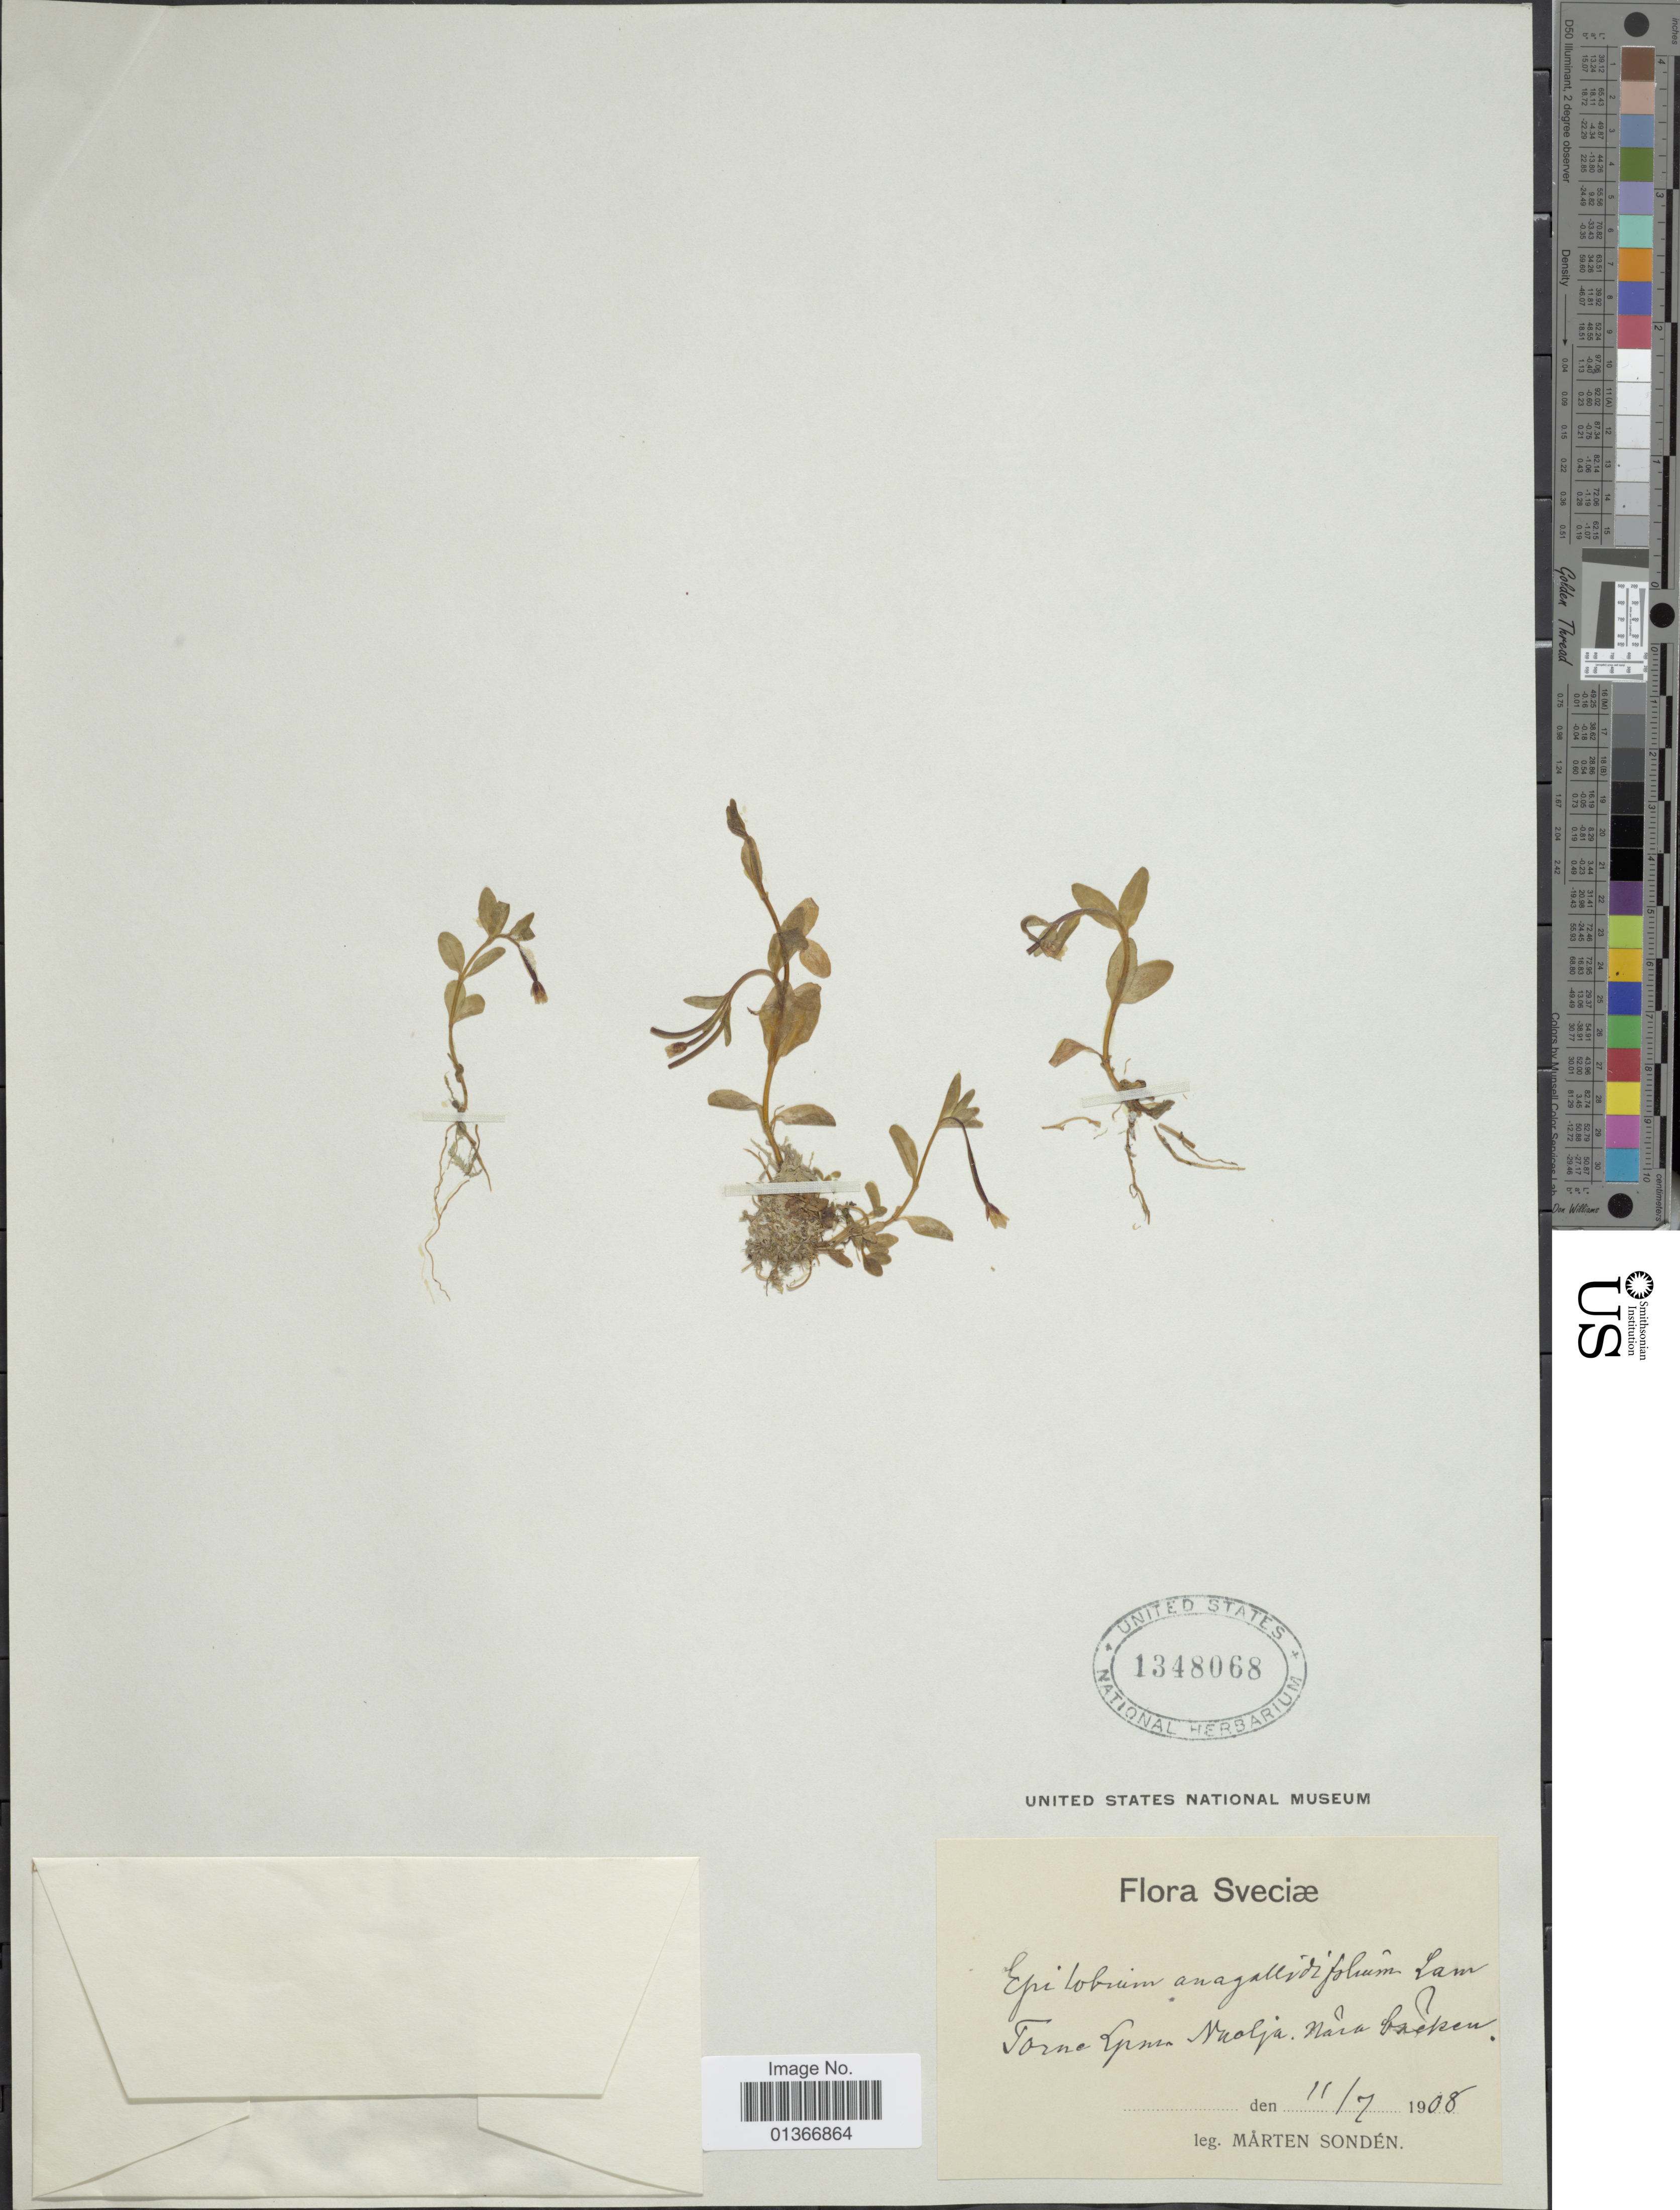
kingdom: Plantae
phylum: Tracheophyta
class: Magnoliopsida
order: Myrtales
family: Onagraceae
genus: Epilobium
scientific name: Epilobium anagallidifolium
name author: Lam.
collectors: M. Sondén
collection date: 1908-07-11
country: Sweden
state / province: Norrbotten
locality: Nuolja. Nära bäcken.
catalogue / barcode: US 1348068